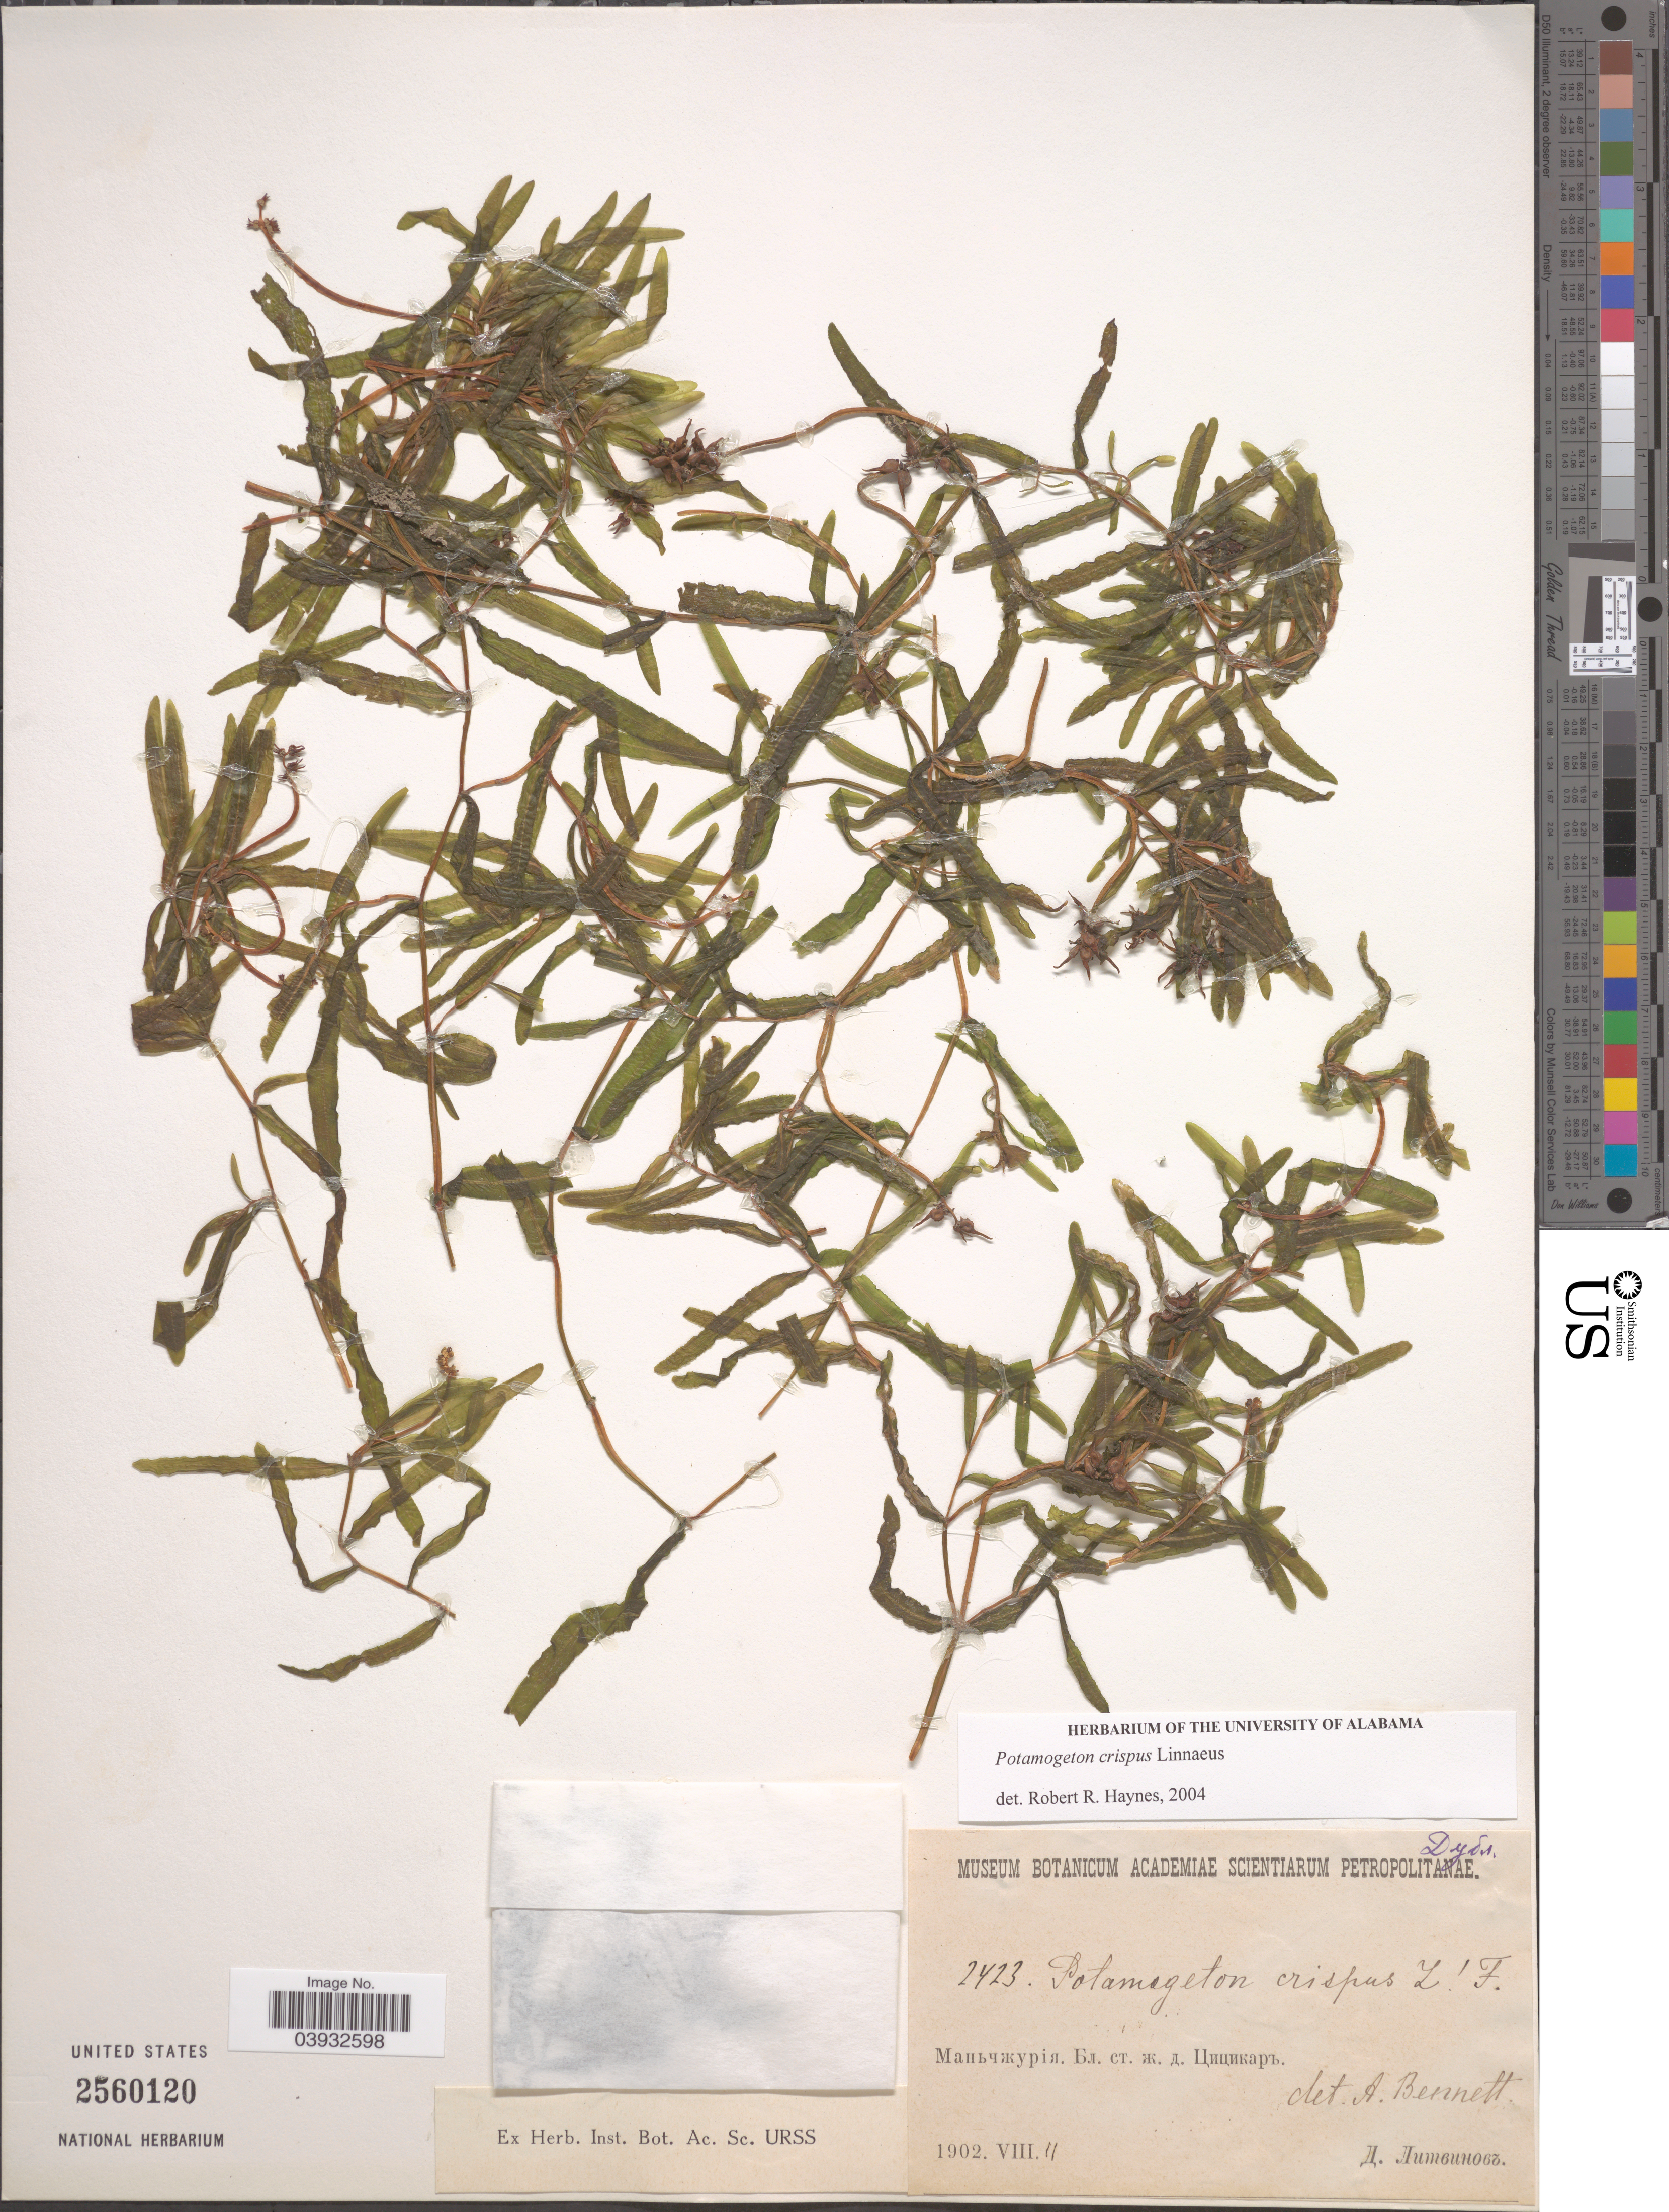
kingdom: Plantae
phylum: Tracheophyta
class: Liliopsida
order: Alismatales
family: Potamogetonaceae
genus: Potamogeton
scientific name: Potamogeton crispus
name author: L.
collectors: X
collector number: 2423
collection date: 1902-08-11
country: China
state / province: Heilongjiang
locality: Near Qiqihar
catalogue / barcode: US 2560120